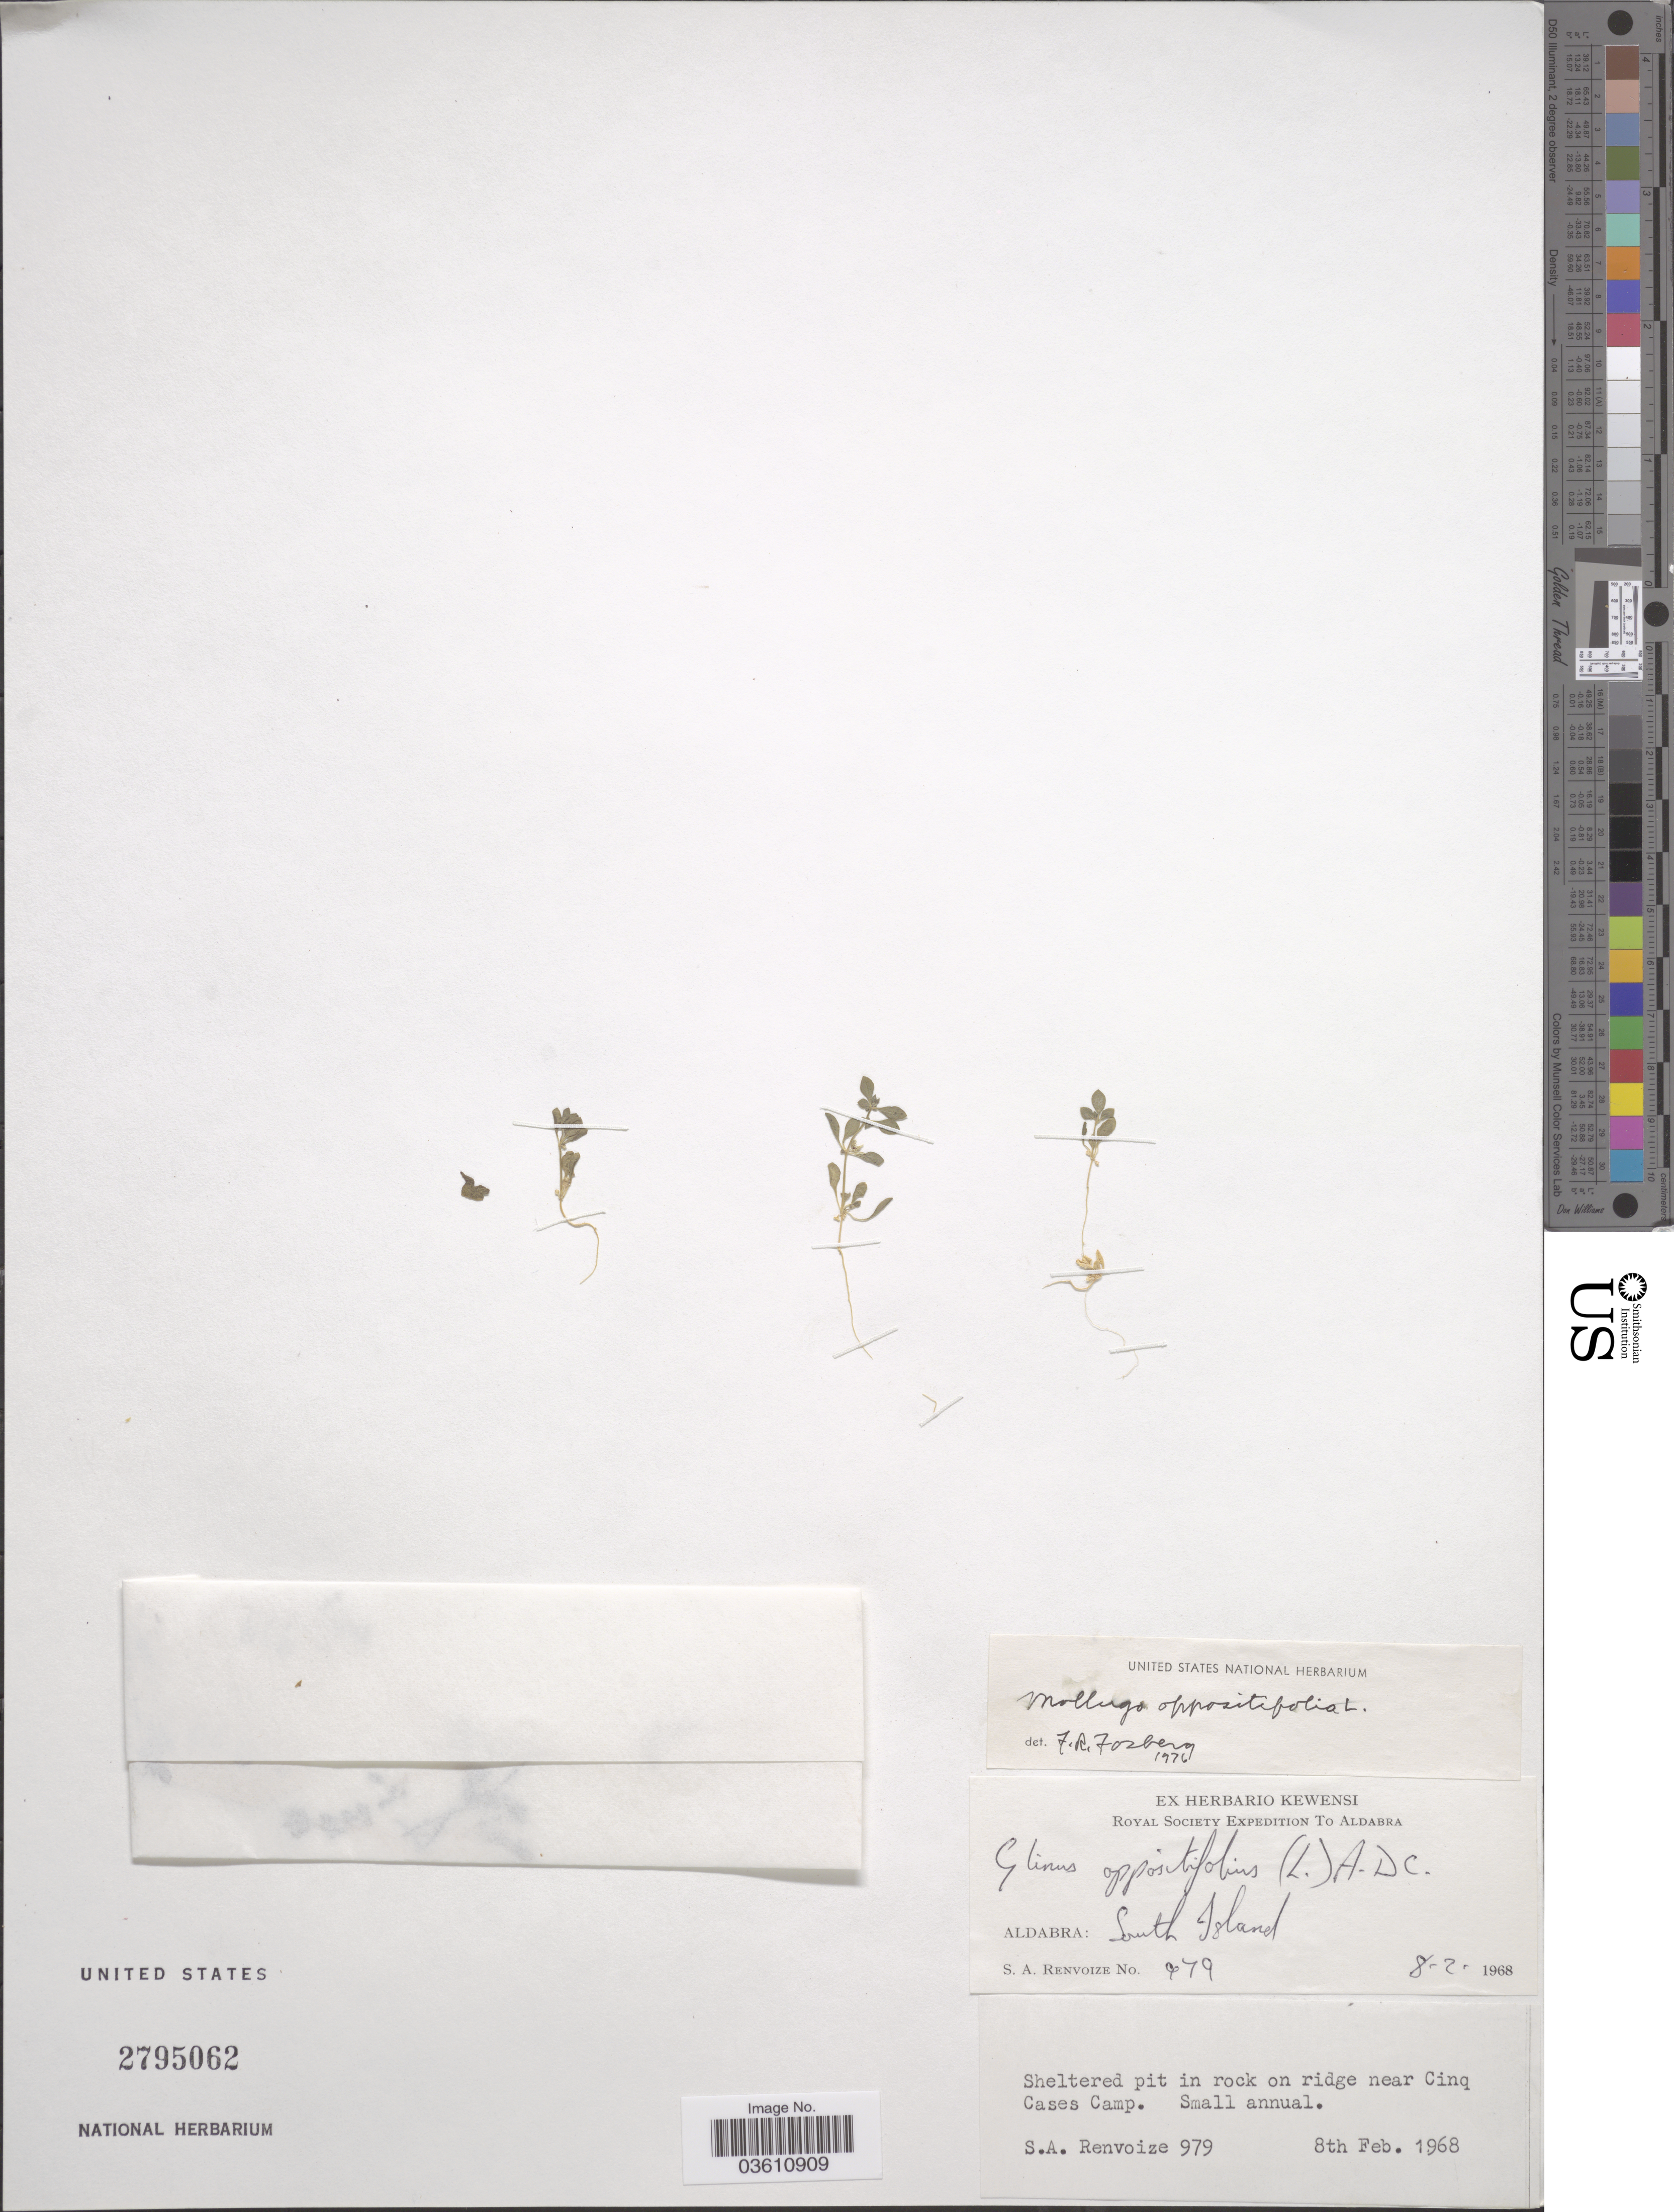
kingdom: Plantae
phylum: Tracheophyta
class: Magnoliopsida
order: Caryophyllales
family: Molluginaceae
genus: Glinus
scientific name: Glinus oppositifolius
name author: (L.) Aug. DC.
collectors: S. A. Renvoize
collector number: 979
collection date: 1968-02-08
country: Seychelles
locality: Aldabra: South Island. On ridge near Cinq Cases Swamp.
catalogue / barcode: US 2795062